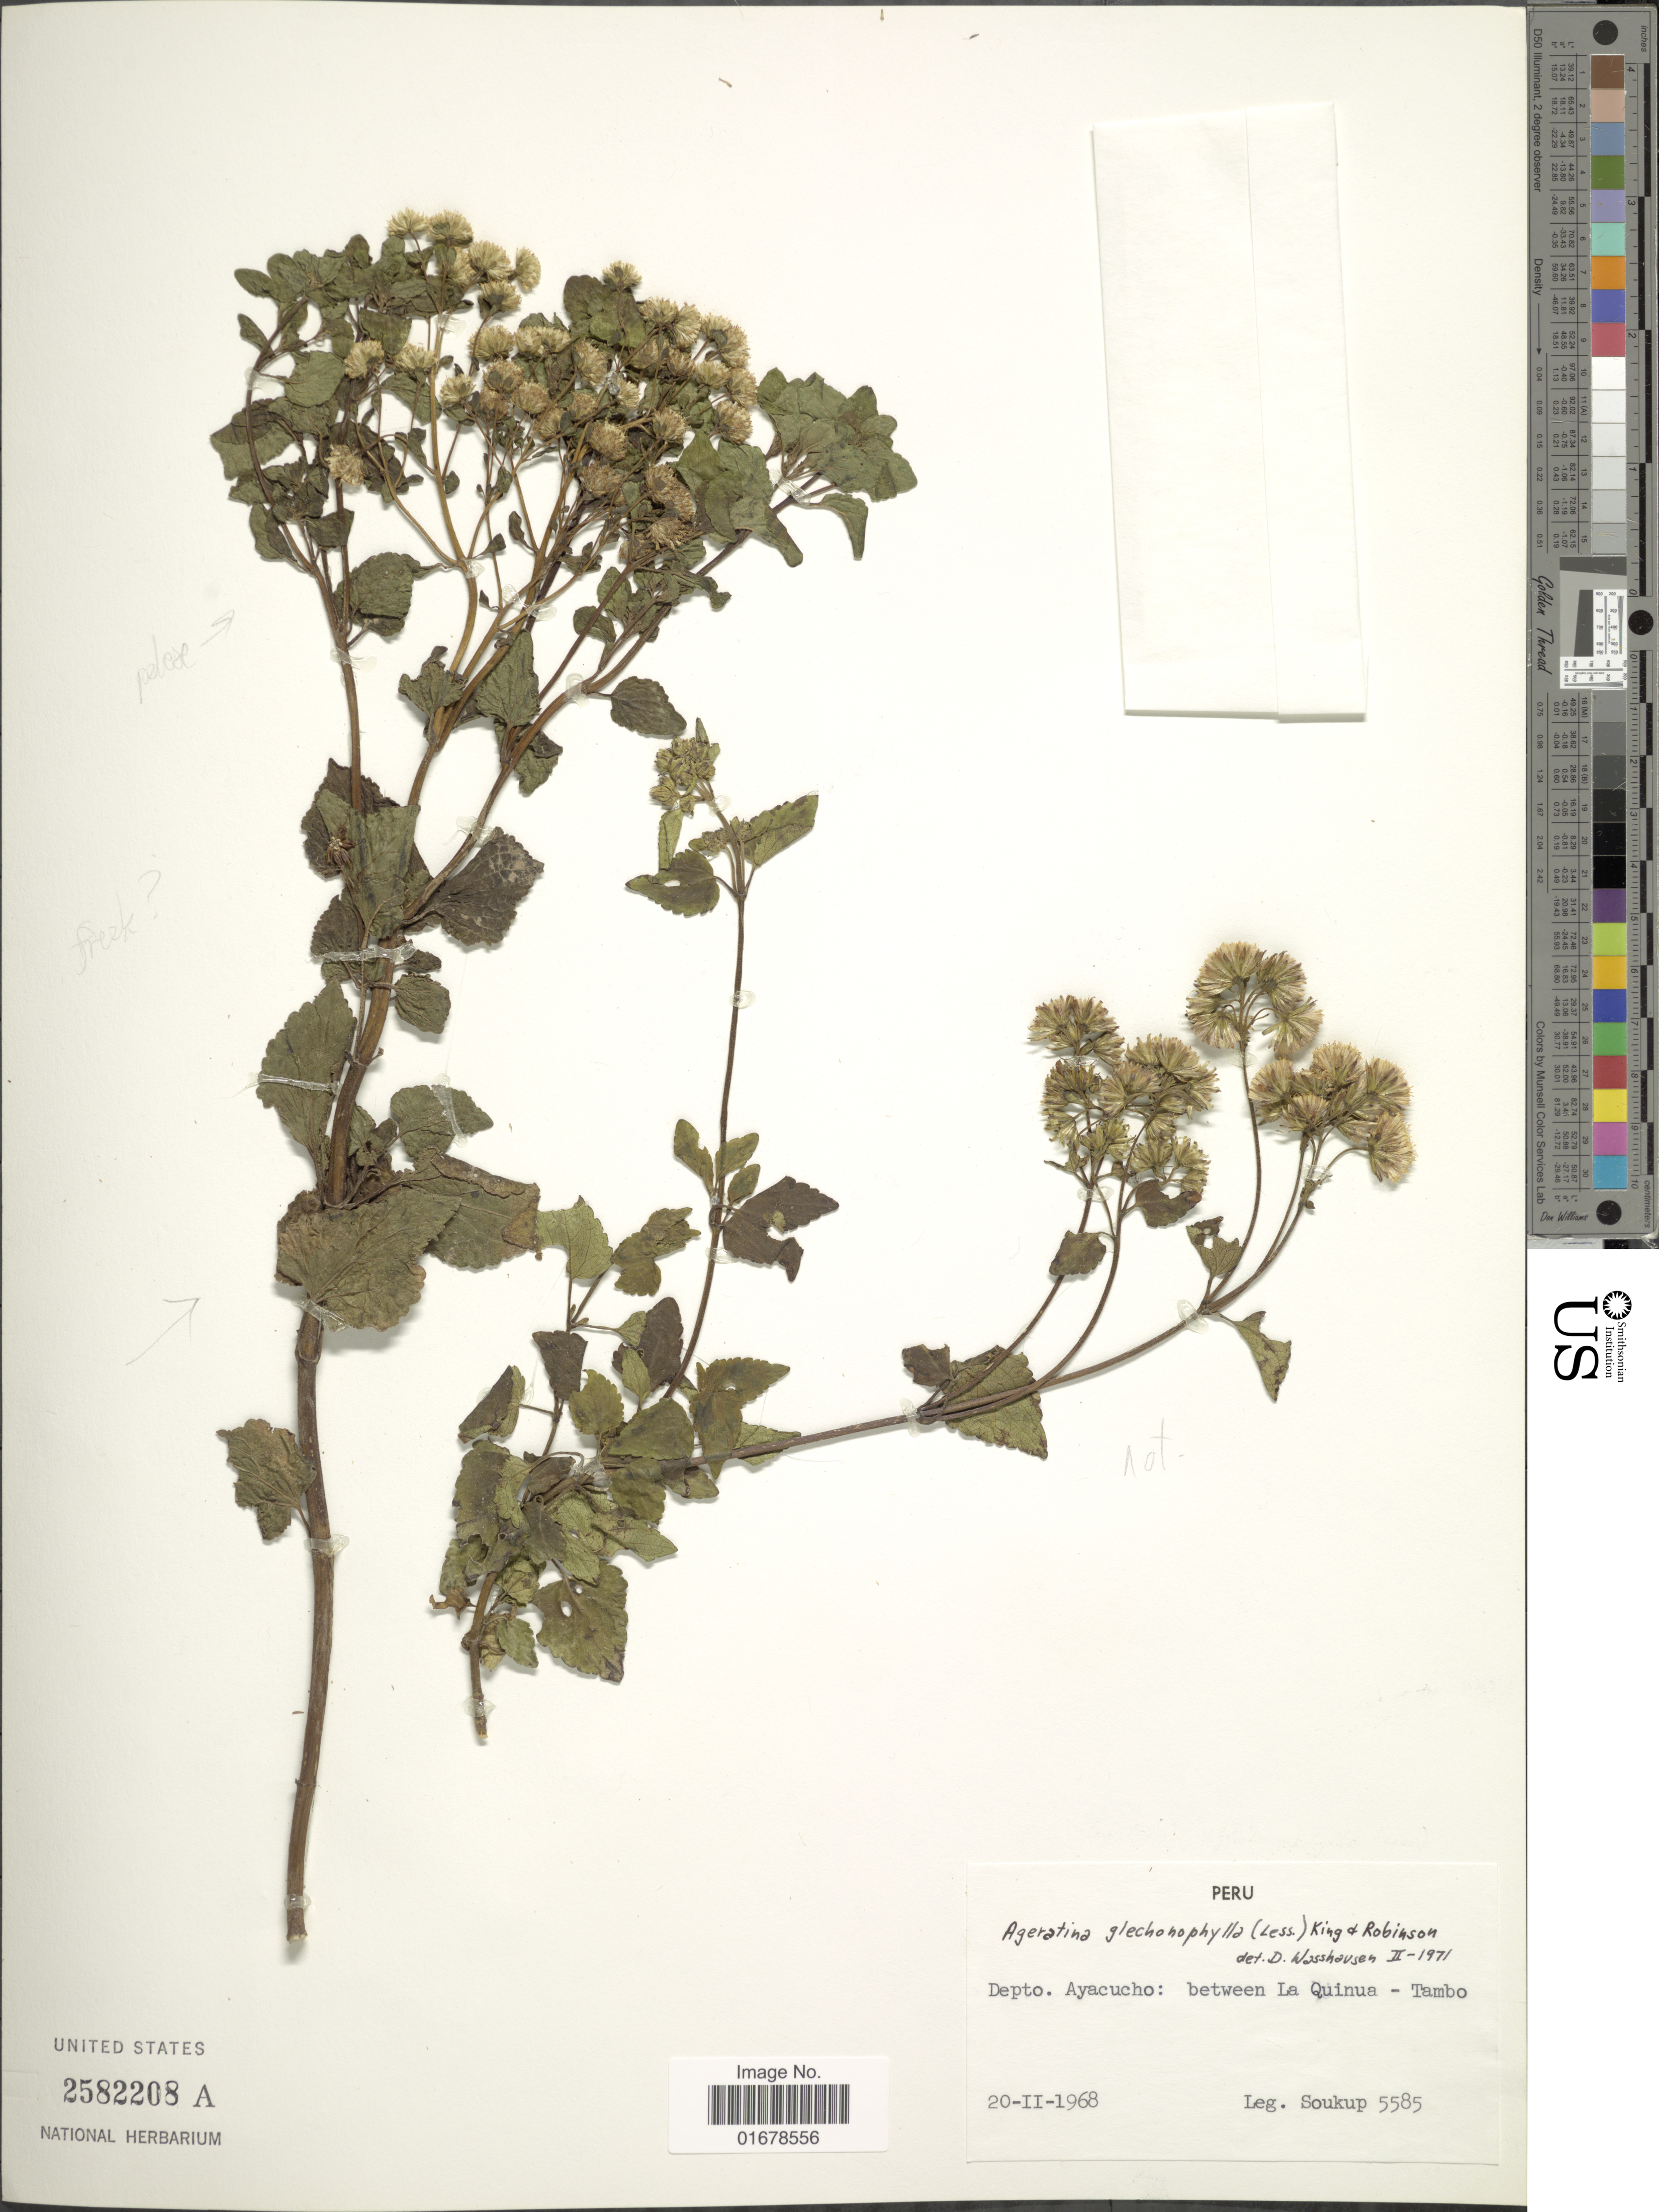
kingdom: Plantae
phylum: Tracheophyta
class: Magnoliopsida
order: Asterales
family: Asteraceae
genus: Ageratina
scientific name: Ageratina sp.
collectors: -- Soukup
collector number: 5585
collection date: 1968-02-20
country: Peru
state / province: Ayacucho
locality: Depto. Ayacucho: between la Quinua - Tambo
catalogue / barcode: US 2582208A